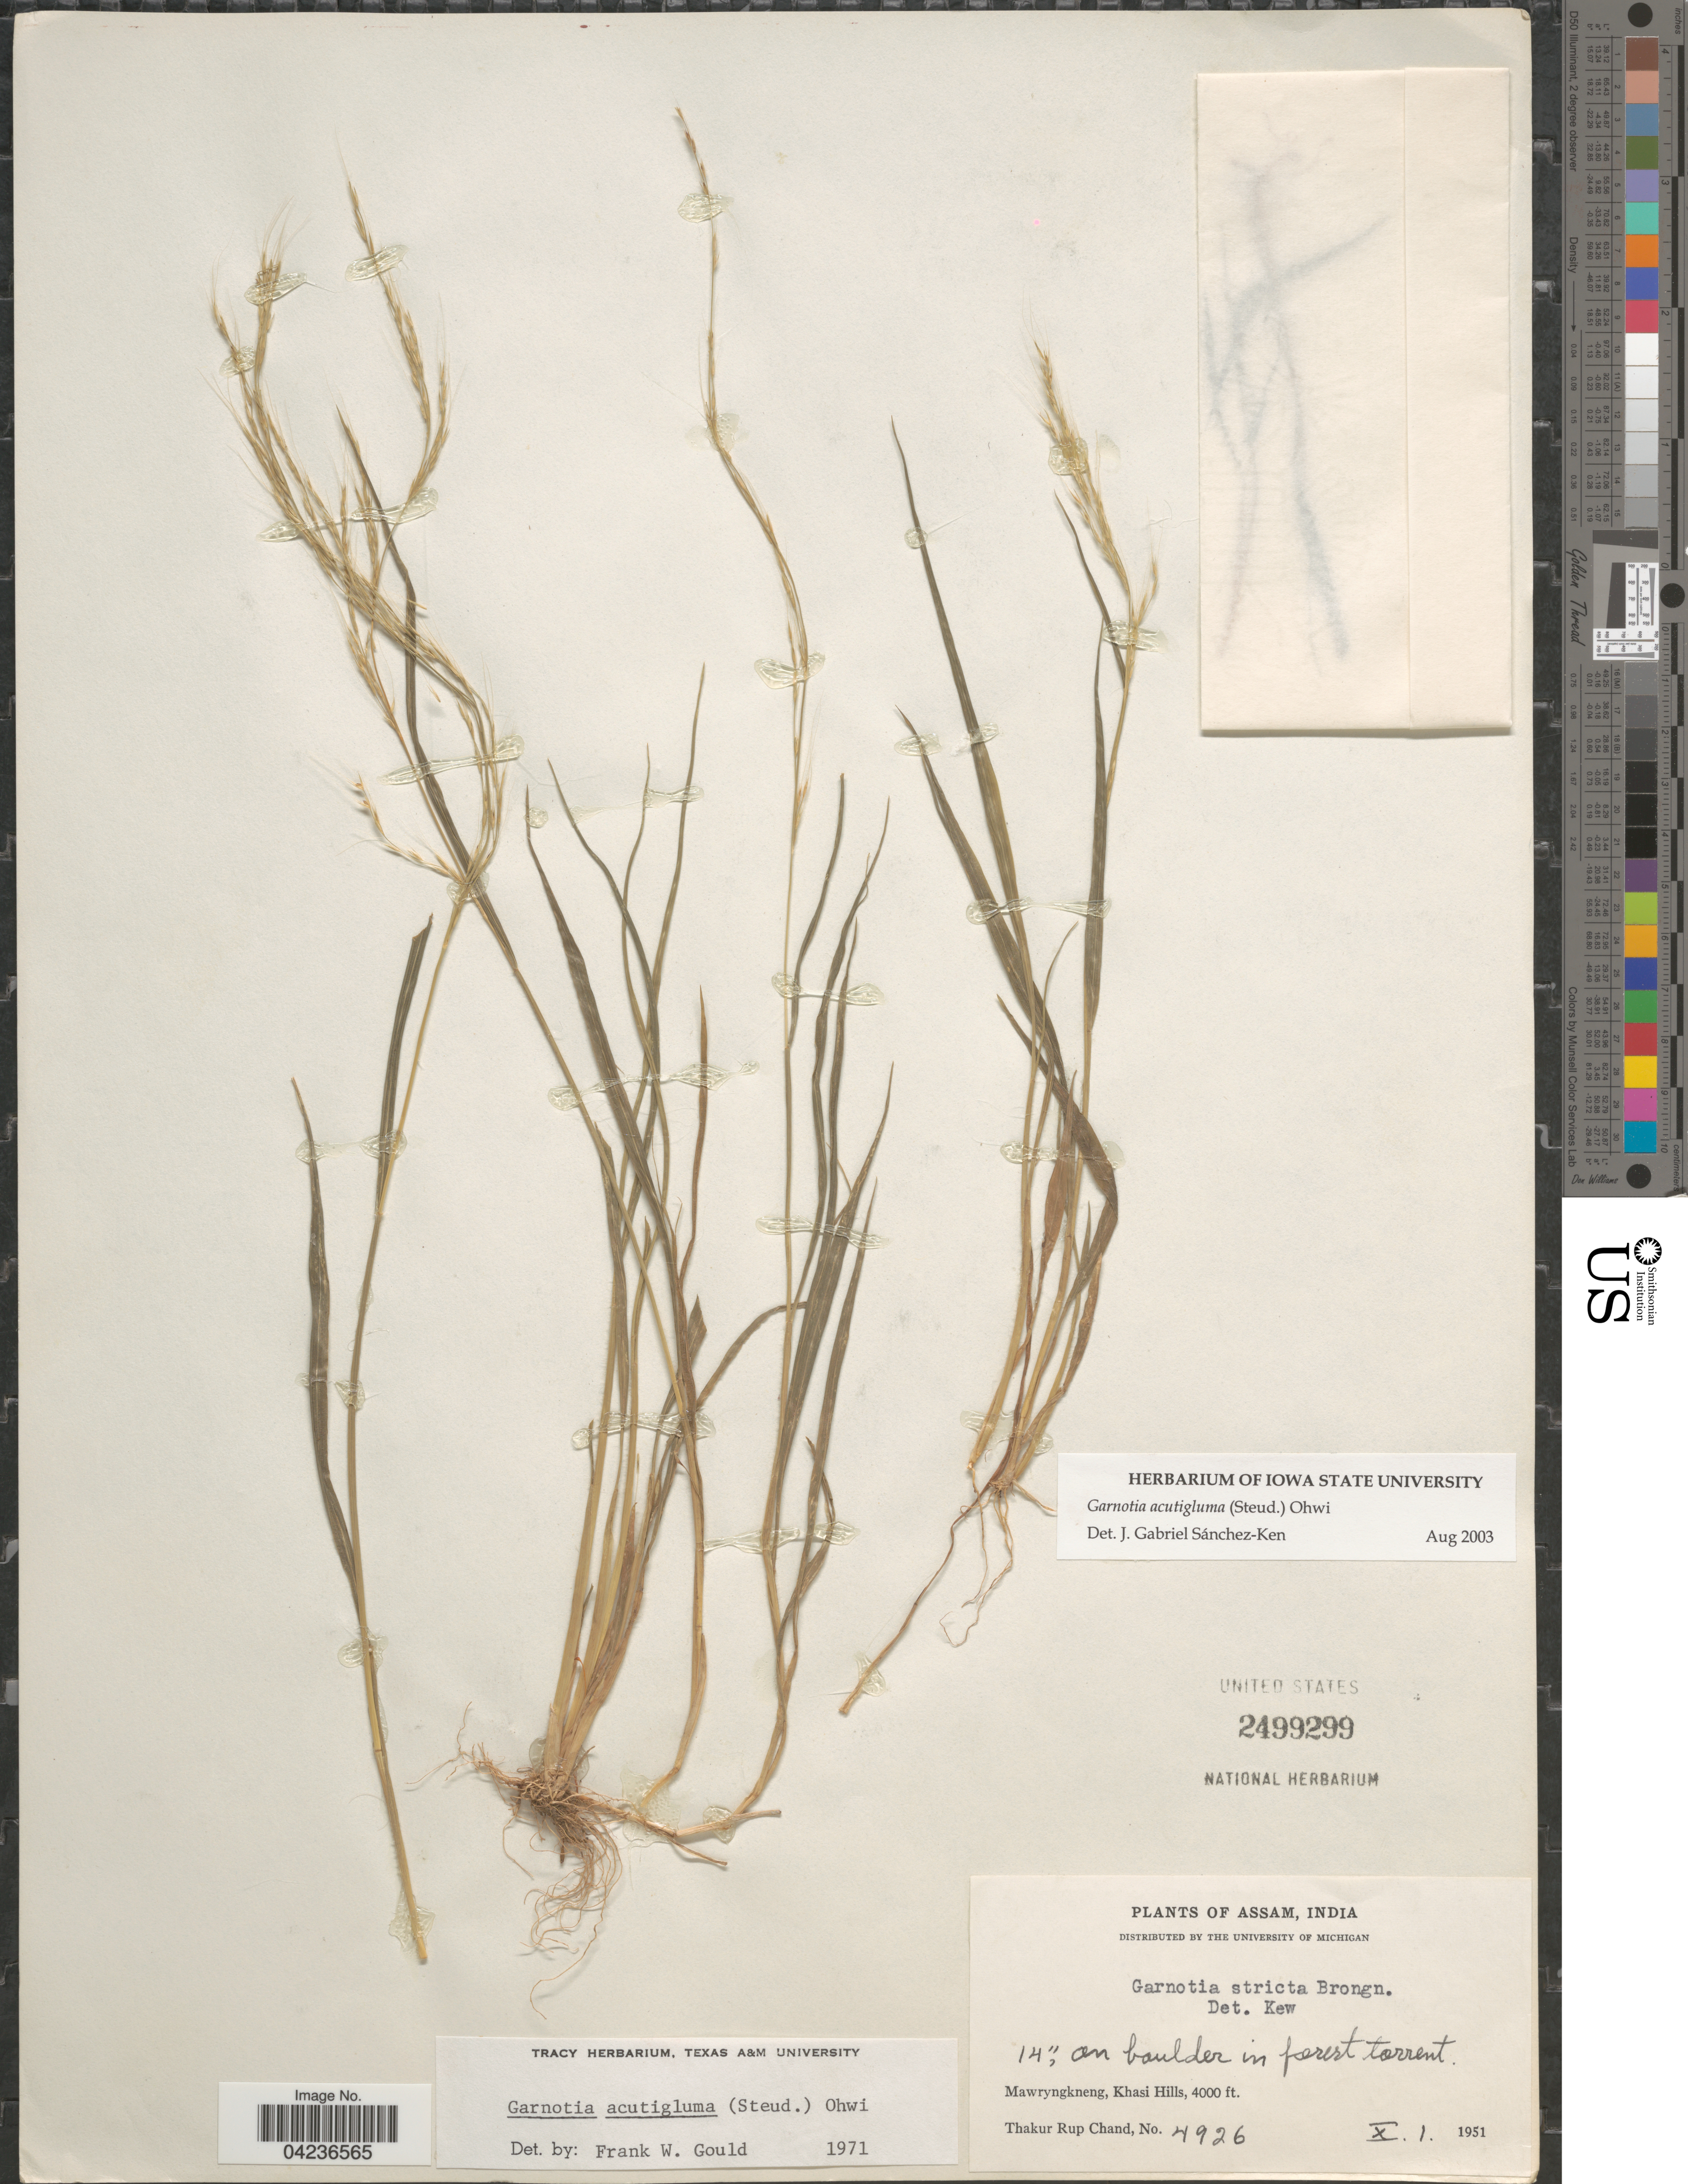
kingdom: Plantae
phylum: Tracheophyta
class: Liliopsida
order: Poales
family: Poaceae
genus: Garnotia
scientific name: Garnotia acutigluma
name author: (Steud.) Ohwi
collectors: T. R. Chand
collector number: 4926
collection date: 1951-10-01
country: India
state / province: Meghalaya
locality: Mawryngkneng, Khasi Hills.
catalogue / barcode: US 2499299